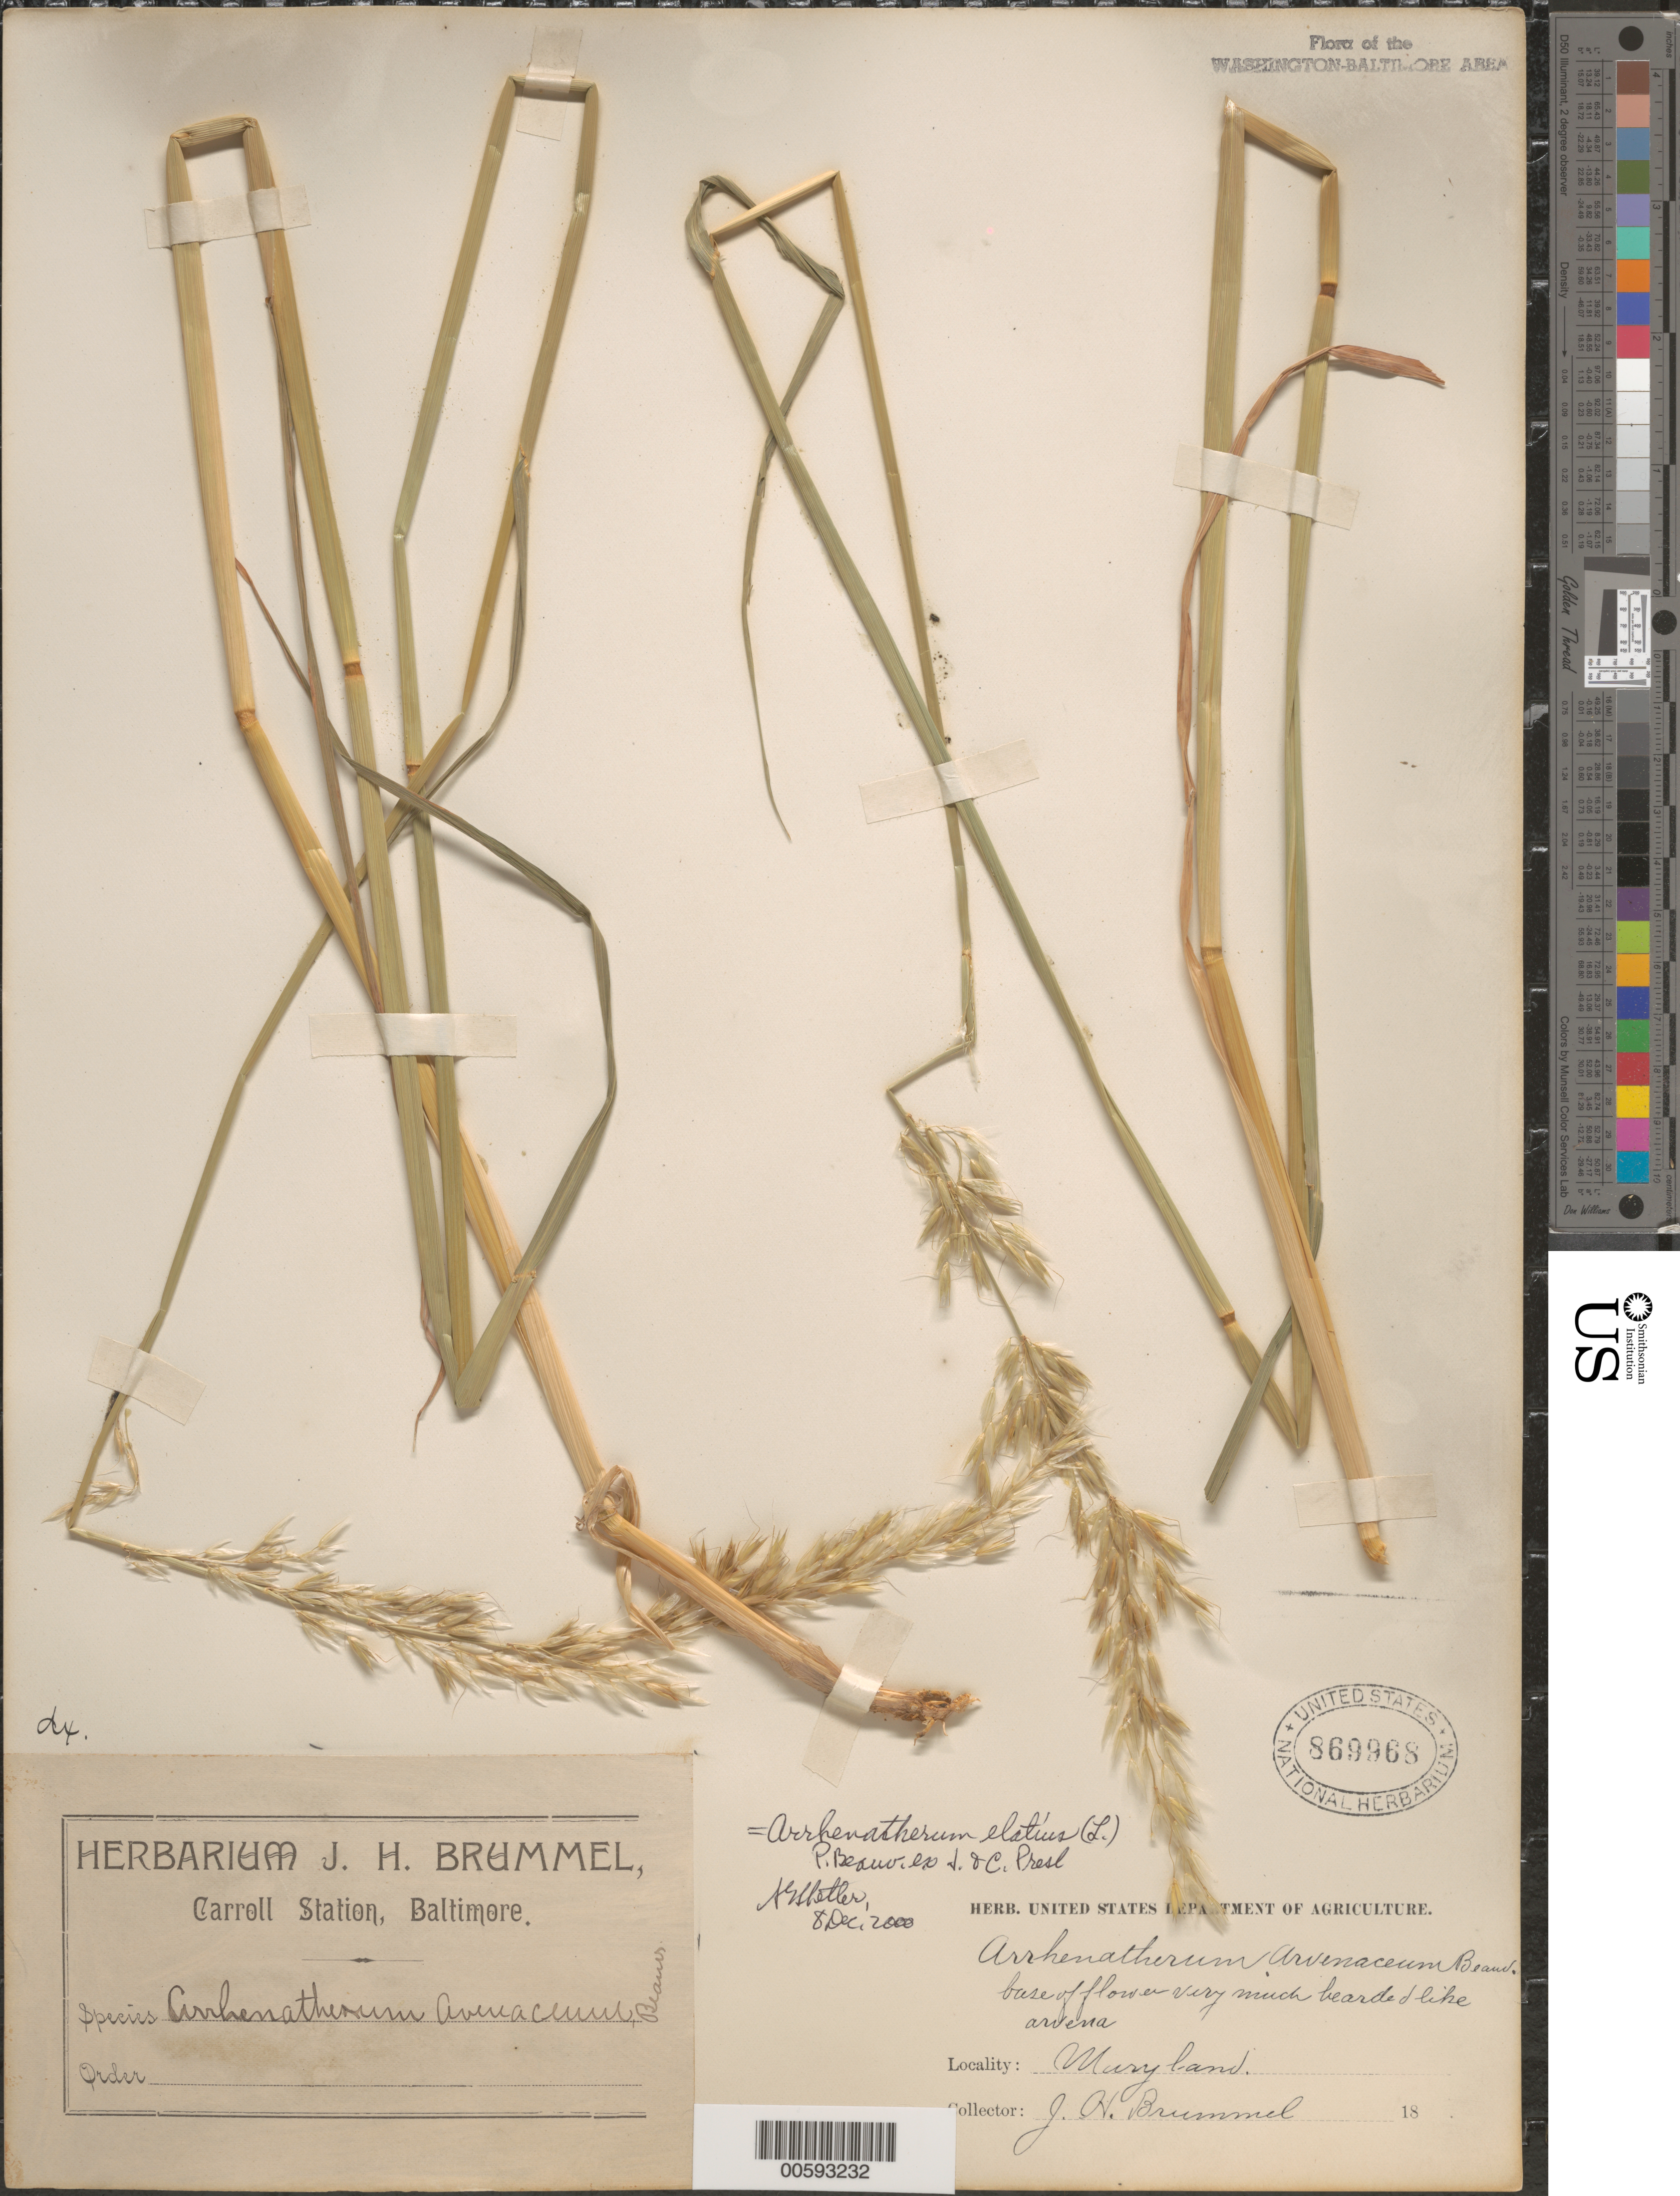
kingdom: Plantae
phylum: Tracheophyta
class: Liliopsida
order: Poales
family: Poaceae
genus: Arrhenatherum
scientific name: Arrhenatherum elatius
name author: (L.) J. Presl & C. Presl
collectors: J. Brummel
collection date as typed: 18--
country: United States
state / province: Maryland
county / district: Baltimore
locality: Carrol Station, Baltimore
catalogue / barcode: US 869968